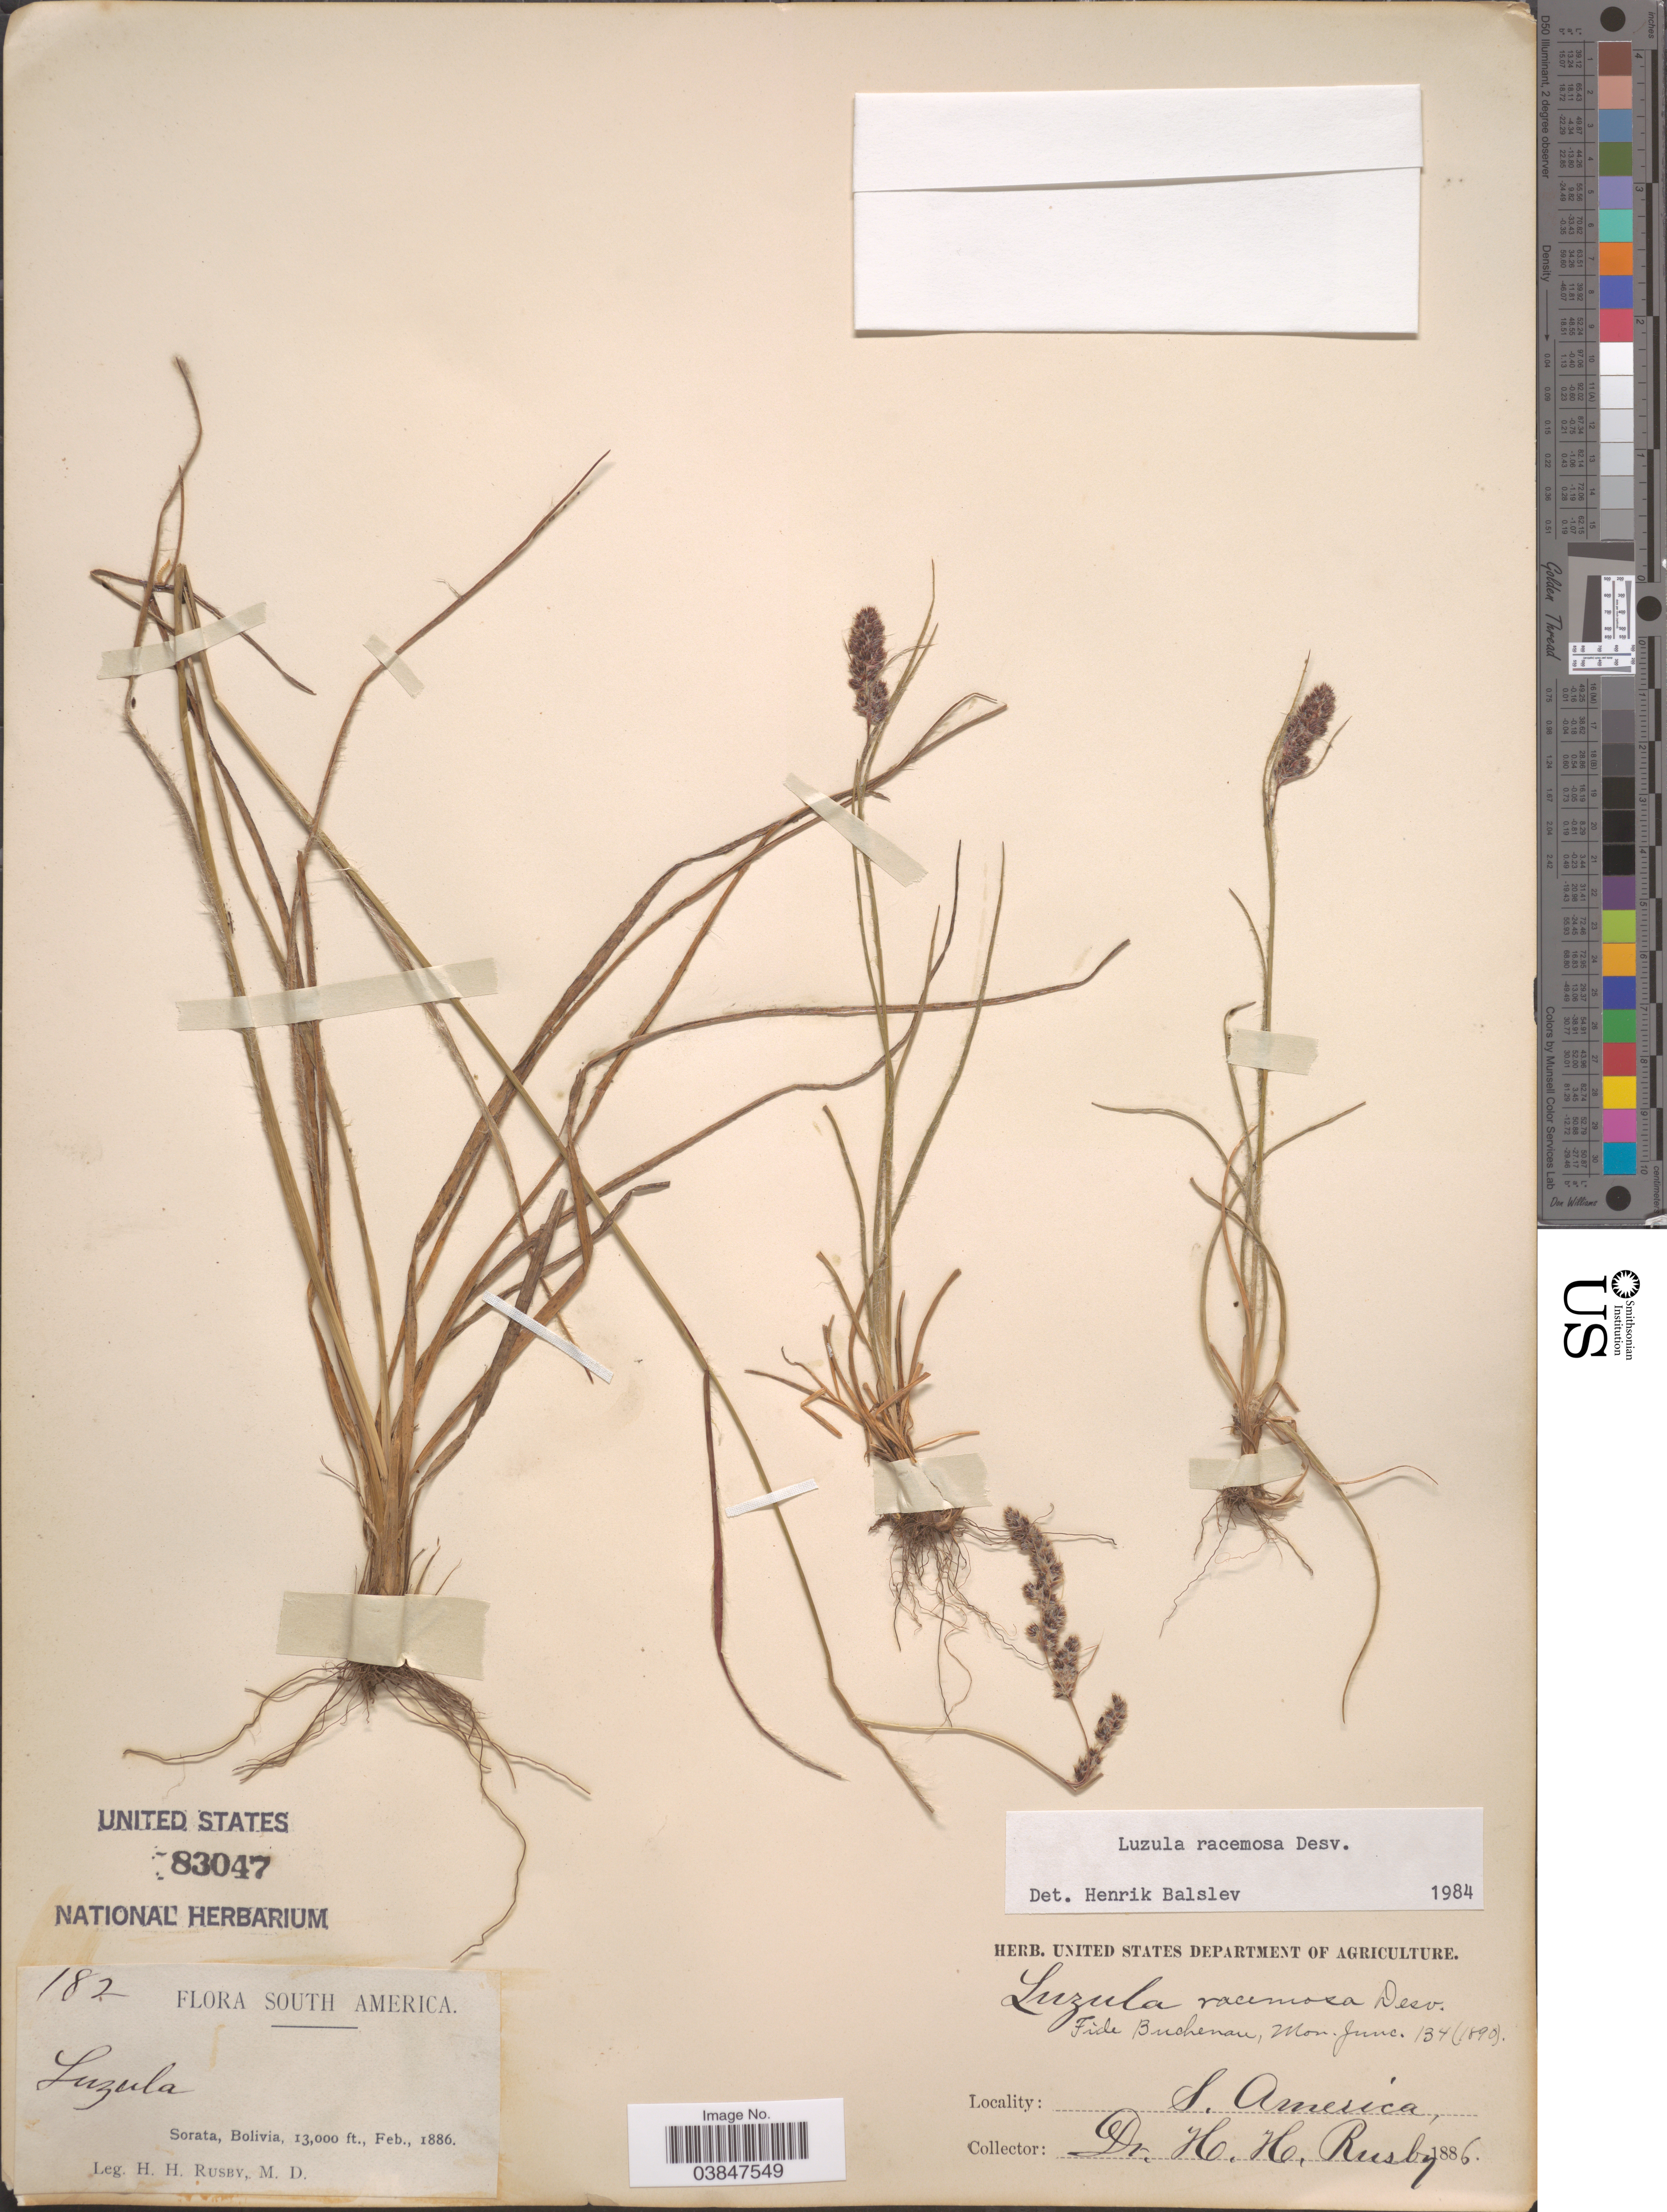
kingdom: Plantae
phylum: Tracheophyta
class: Liliopsida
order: Poales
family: Juncaceae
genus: Luzula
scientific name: Luzula racemosa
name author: Desv.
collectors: H. H. Rusby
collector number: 182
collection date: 1886-02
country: Bolivia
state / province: La Páz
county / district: Larecaja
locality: Sorata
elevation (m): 3962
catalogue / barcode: US 83047